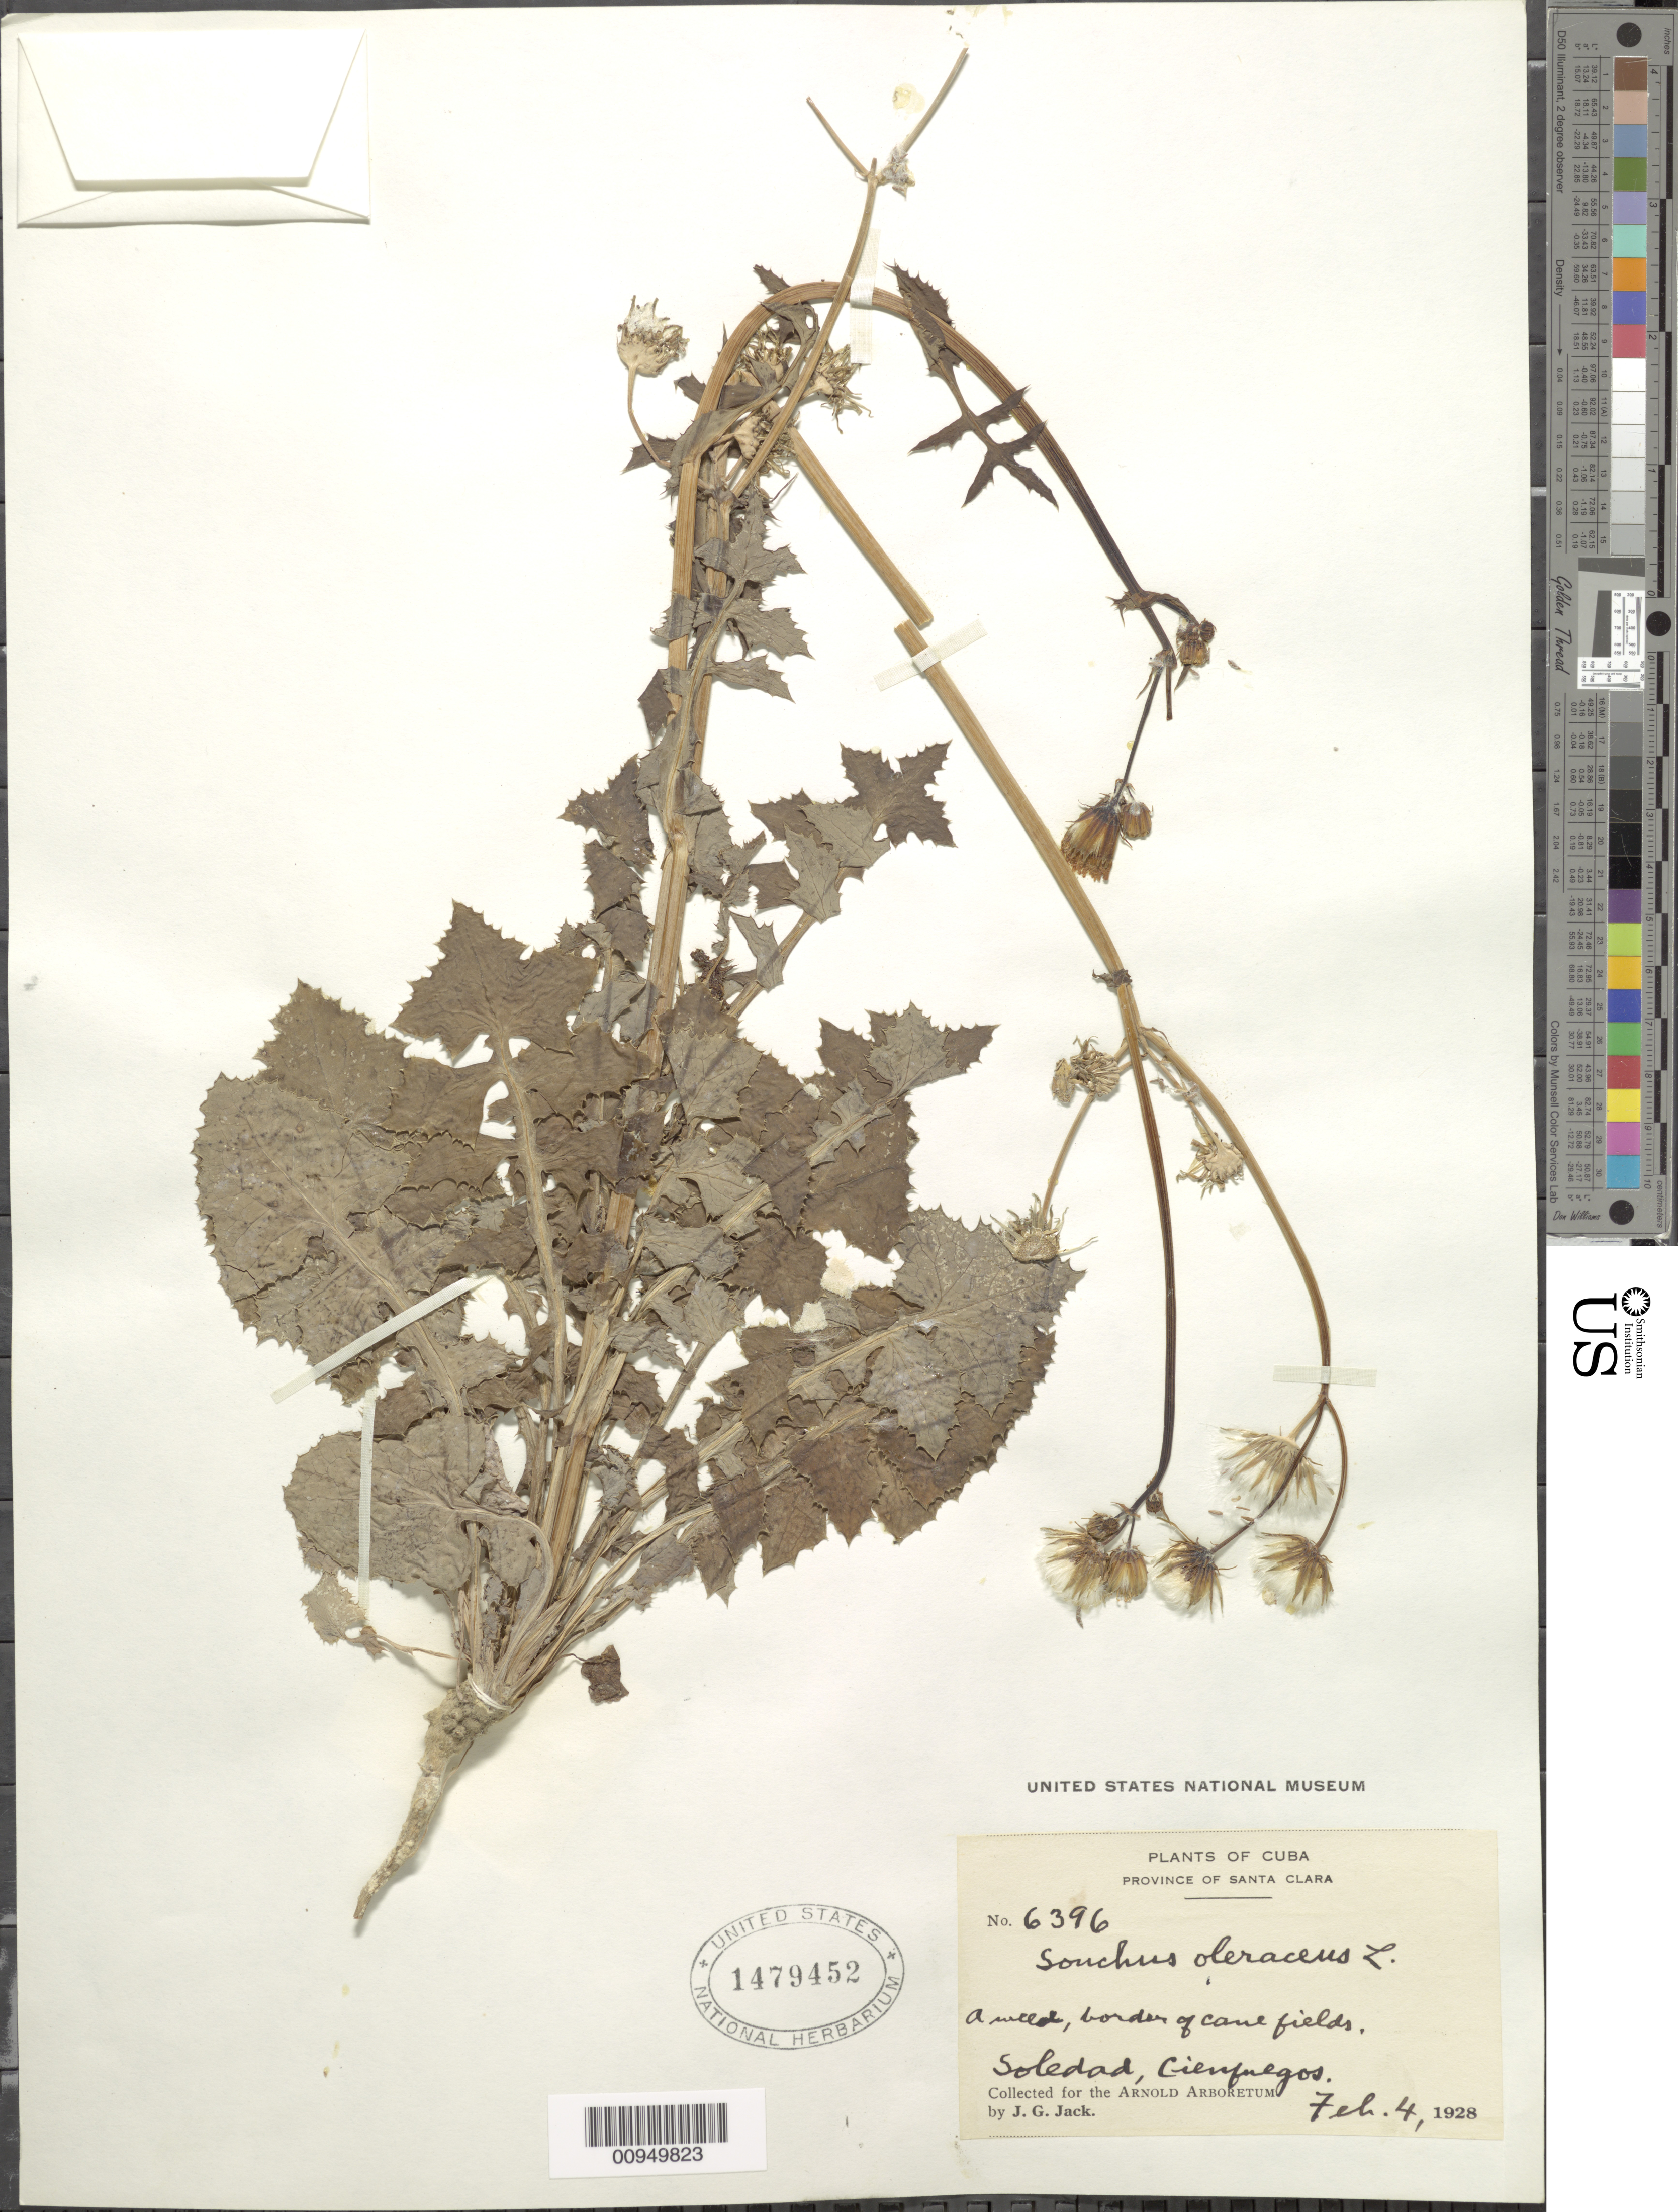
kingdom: Plantae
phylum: Tracheophyta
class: Magnoliopsida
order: Asterales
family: Asteraceae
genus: Sonchus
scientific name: Sonchus oleraceus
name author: L.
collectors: J. G. Jack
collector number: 6396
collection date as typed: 04 Feb 1928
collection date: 1928-02-04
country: Cuba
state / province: Cienfuegos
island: Cuba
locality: Soledad, Cienfuegos, border of cane fields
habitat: Border of cane fields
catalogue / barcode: US 1479452